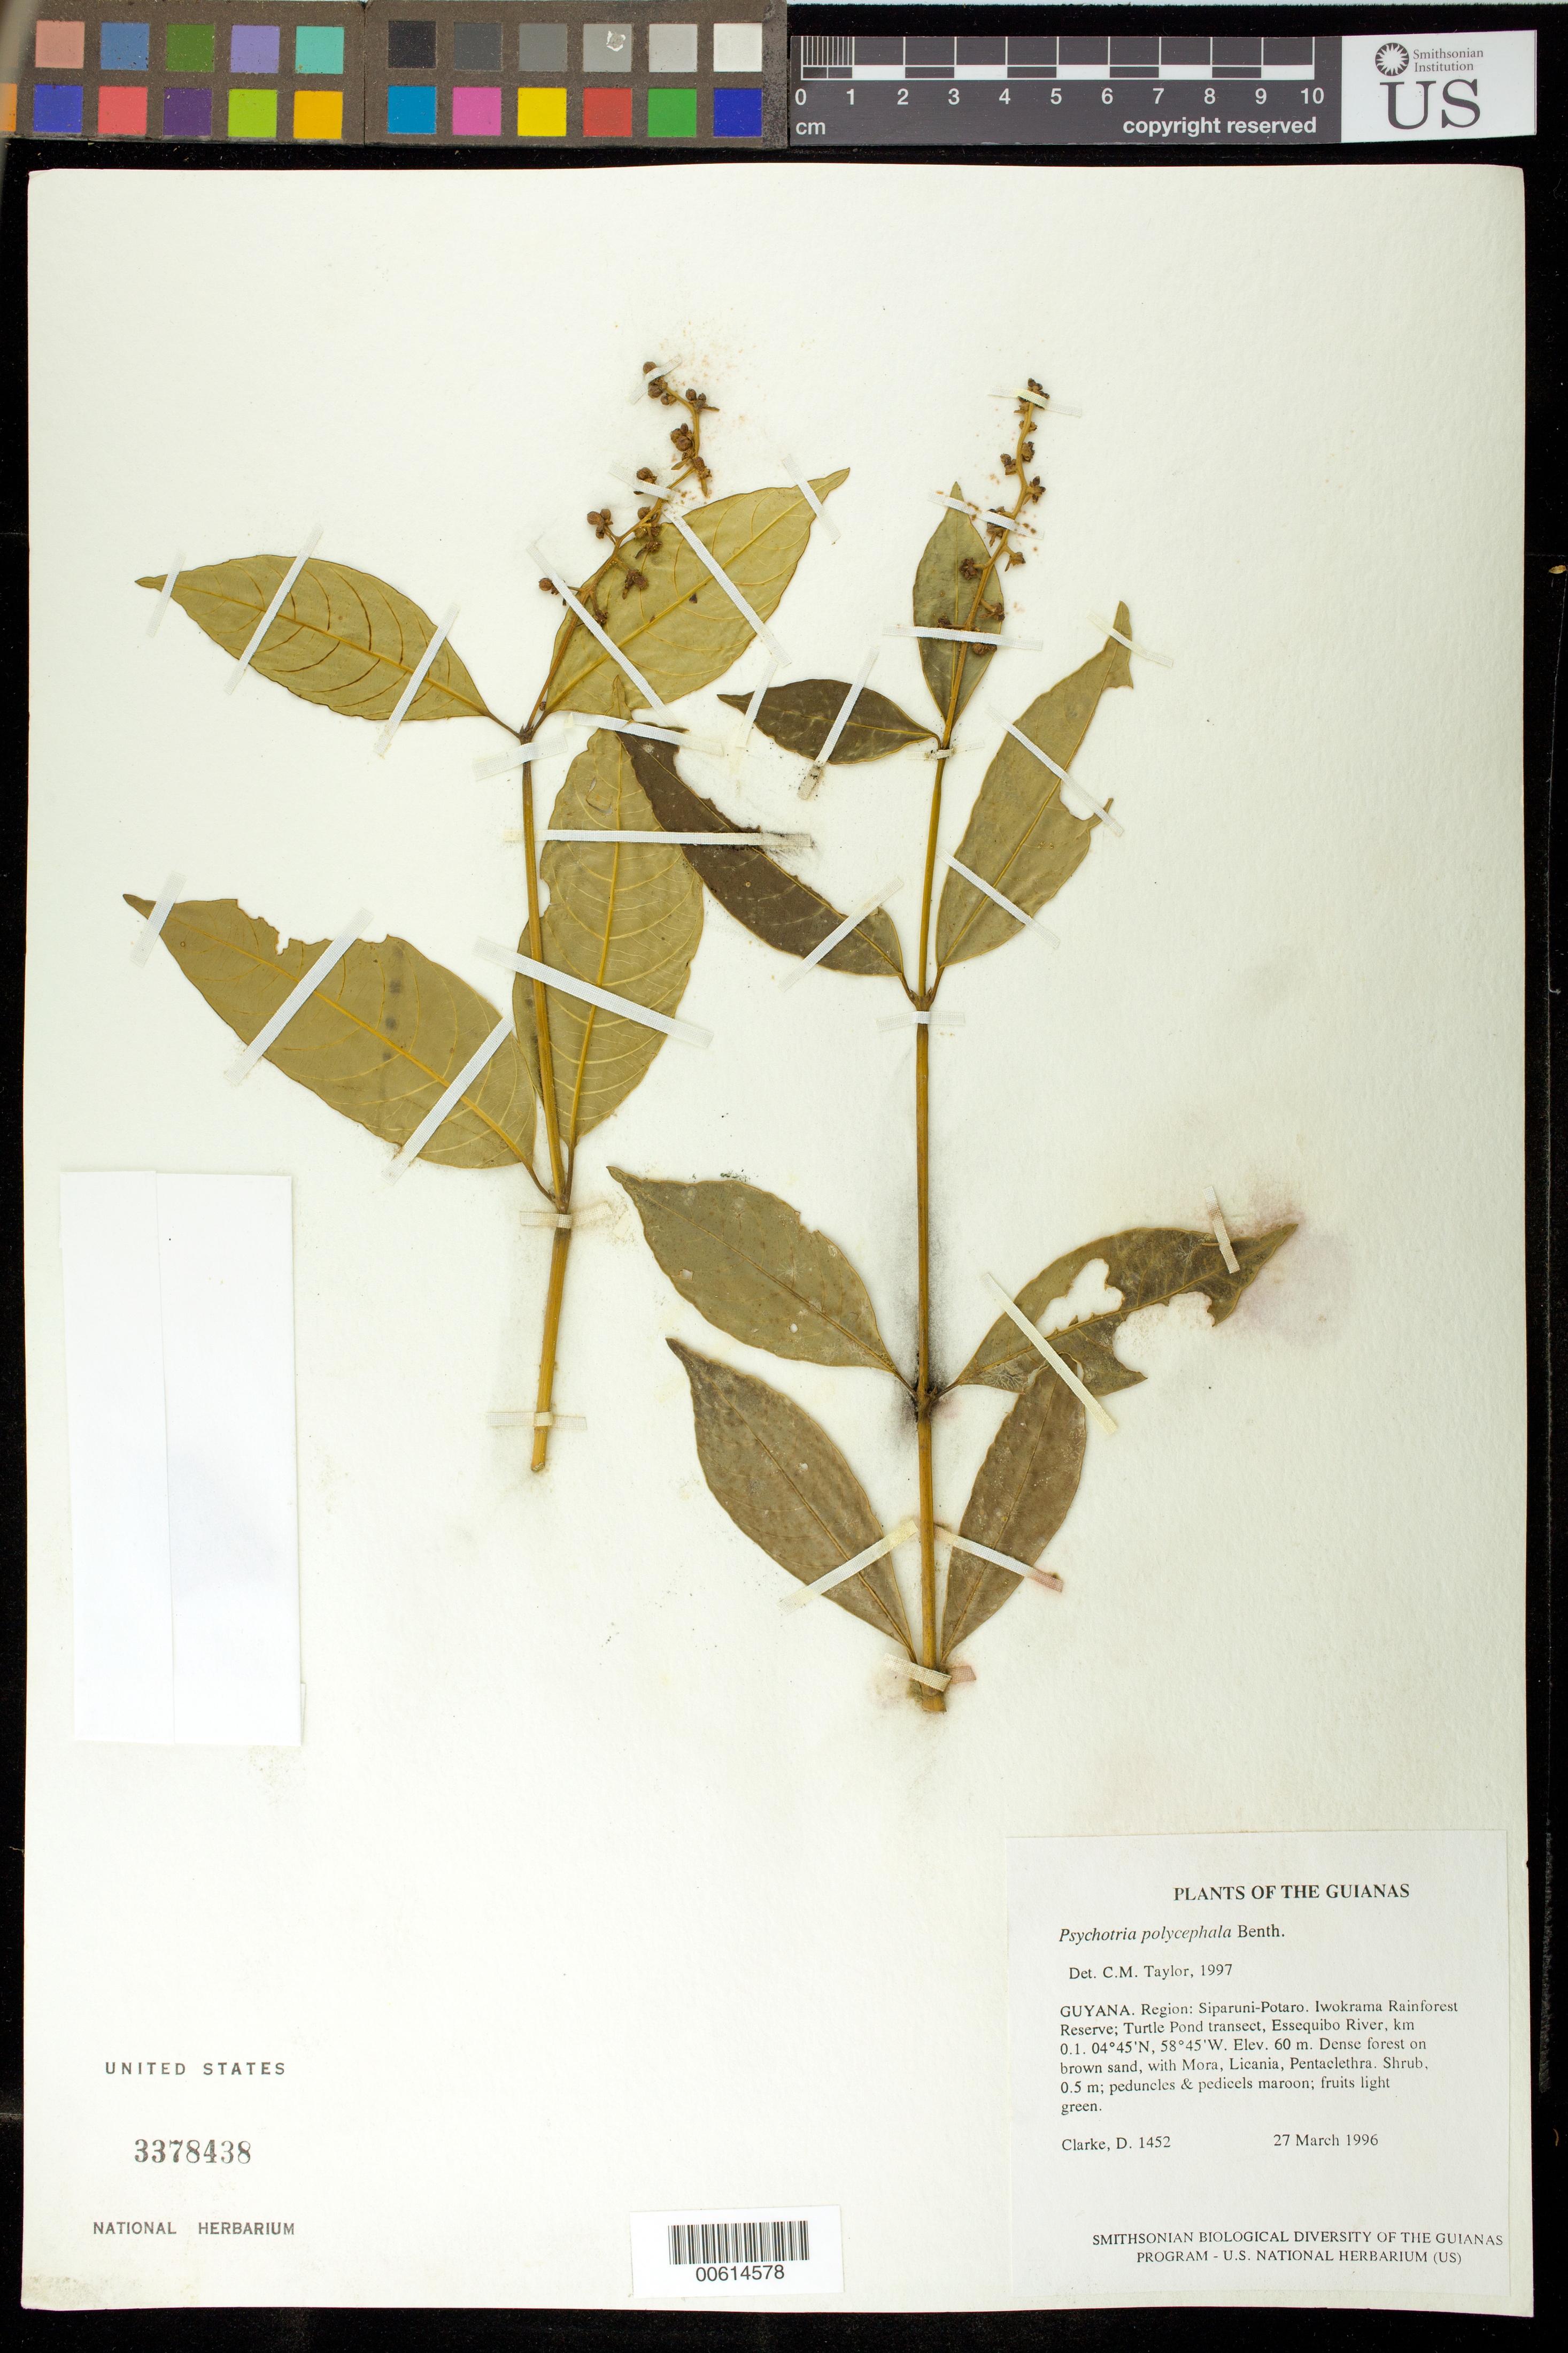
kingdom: Plantae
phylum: Tracheophyta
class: Magnoliopsida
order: Gentianales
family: Rubiaceae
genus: Palicourea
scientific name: Palicourea polycephala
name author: (Benth.) Delprete & J.H. Kirkbr.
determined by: Kirkbride, J. H., Jr.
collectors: H. D. Clarke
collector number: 1452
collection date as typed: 27 March 1996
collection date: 1996-03-27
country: Guyana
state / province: Potaro-Siparuni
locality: Iwokrama Rainforest Reserve; Turtle Pond transect, Essequibo River, km 0.1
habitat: Dense forest on brown sand, with Mora, Licania, Pentaclethra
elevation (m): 60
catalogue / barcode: US 3378438